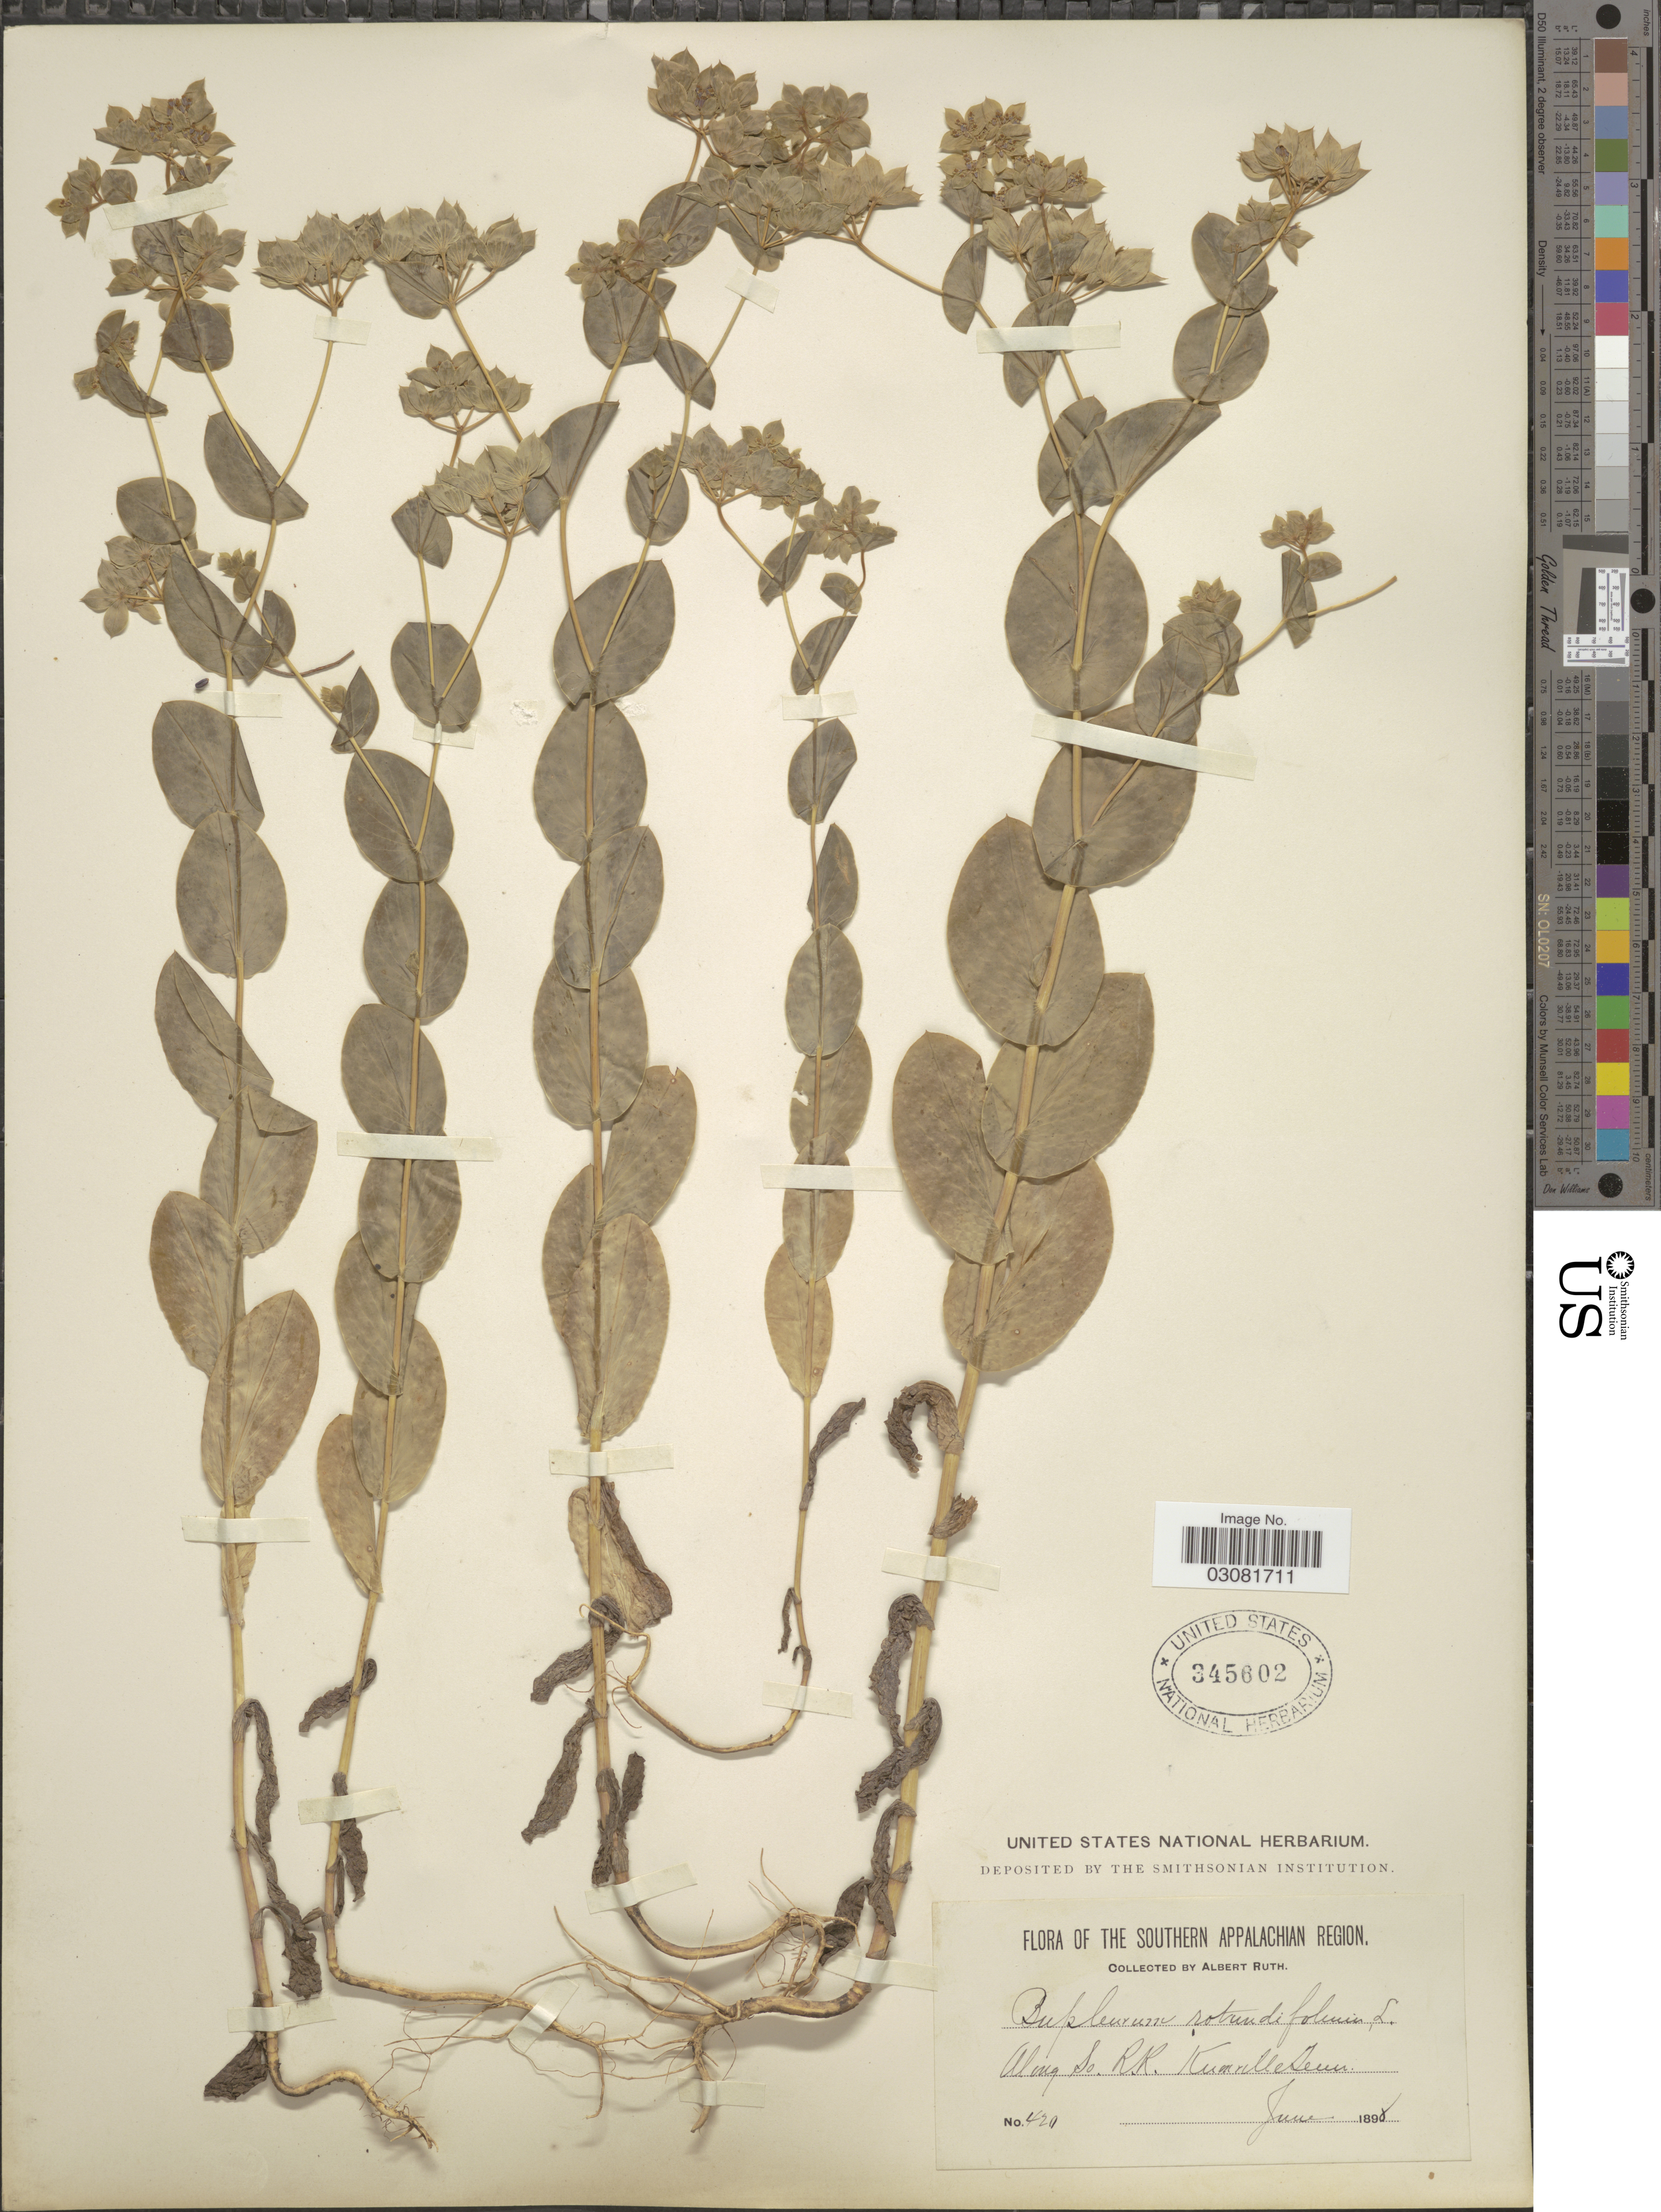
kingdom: Plantae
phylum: Tracheophyta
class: Magnoliopsida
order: Apiales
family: Apiaceae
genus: Bupleurum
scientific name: Bupleurum rotundifolium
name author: L.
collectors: A. Ruth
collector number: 420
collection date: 1898-06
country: United States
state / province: Tennessee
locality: Along Sp R.R. Knoxville.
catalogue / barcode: US 345602